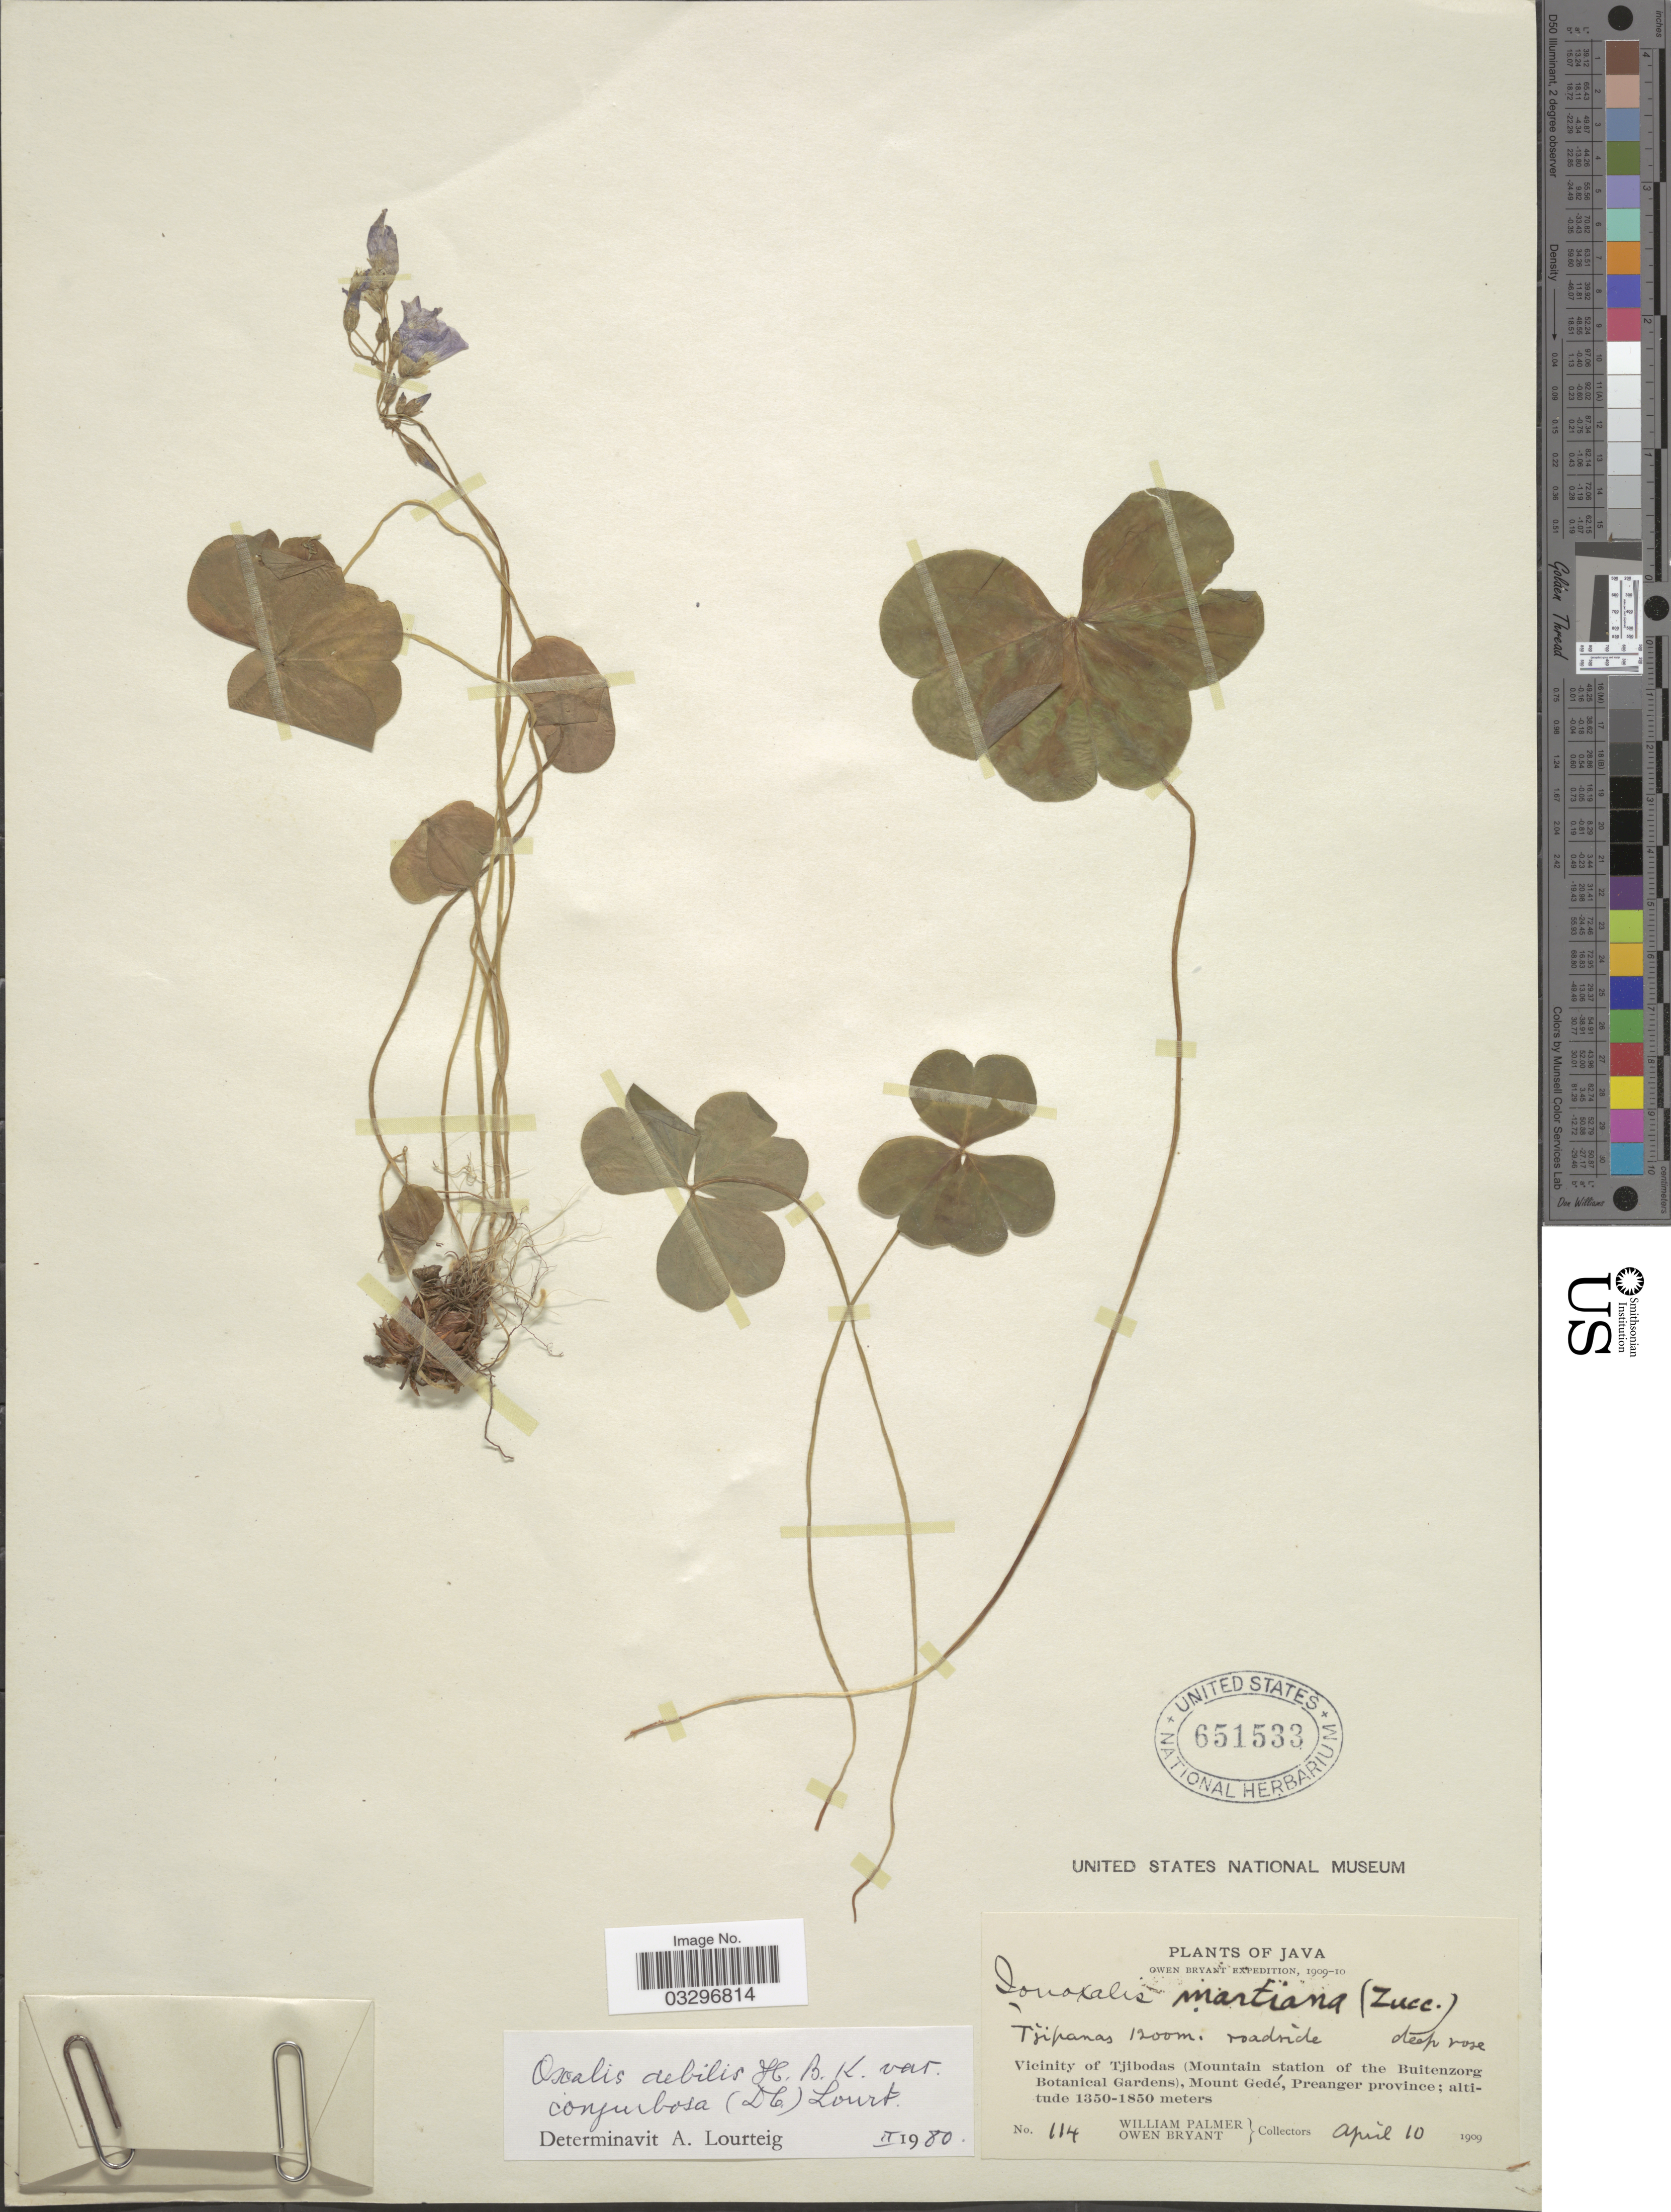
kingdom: Plantae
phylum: Tracheophyta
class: Magnoliopsida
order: Oxalidales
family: Oxalidaceae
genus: Oxalis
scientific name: Oxalis debilis var. corymbosa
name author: (DC.) Lourteig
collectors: W. Palmer & O. Bryant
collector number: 114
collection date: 1909-04-10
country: Indonesia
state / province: Java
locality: Tjipanas. Vicinity of Tjibodas (Mountain station of the Buitenzorg Botanical Gardens), Mount Gedé, Preanger province.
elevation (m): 1200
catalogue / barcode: US 651533